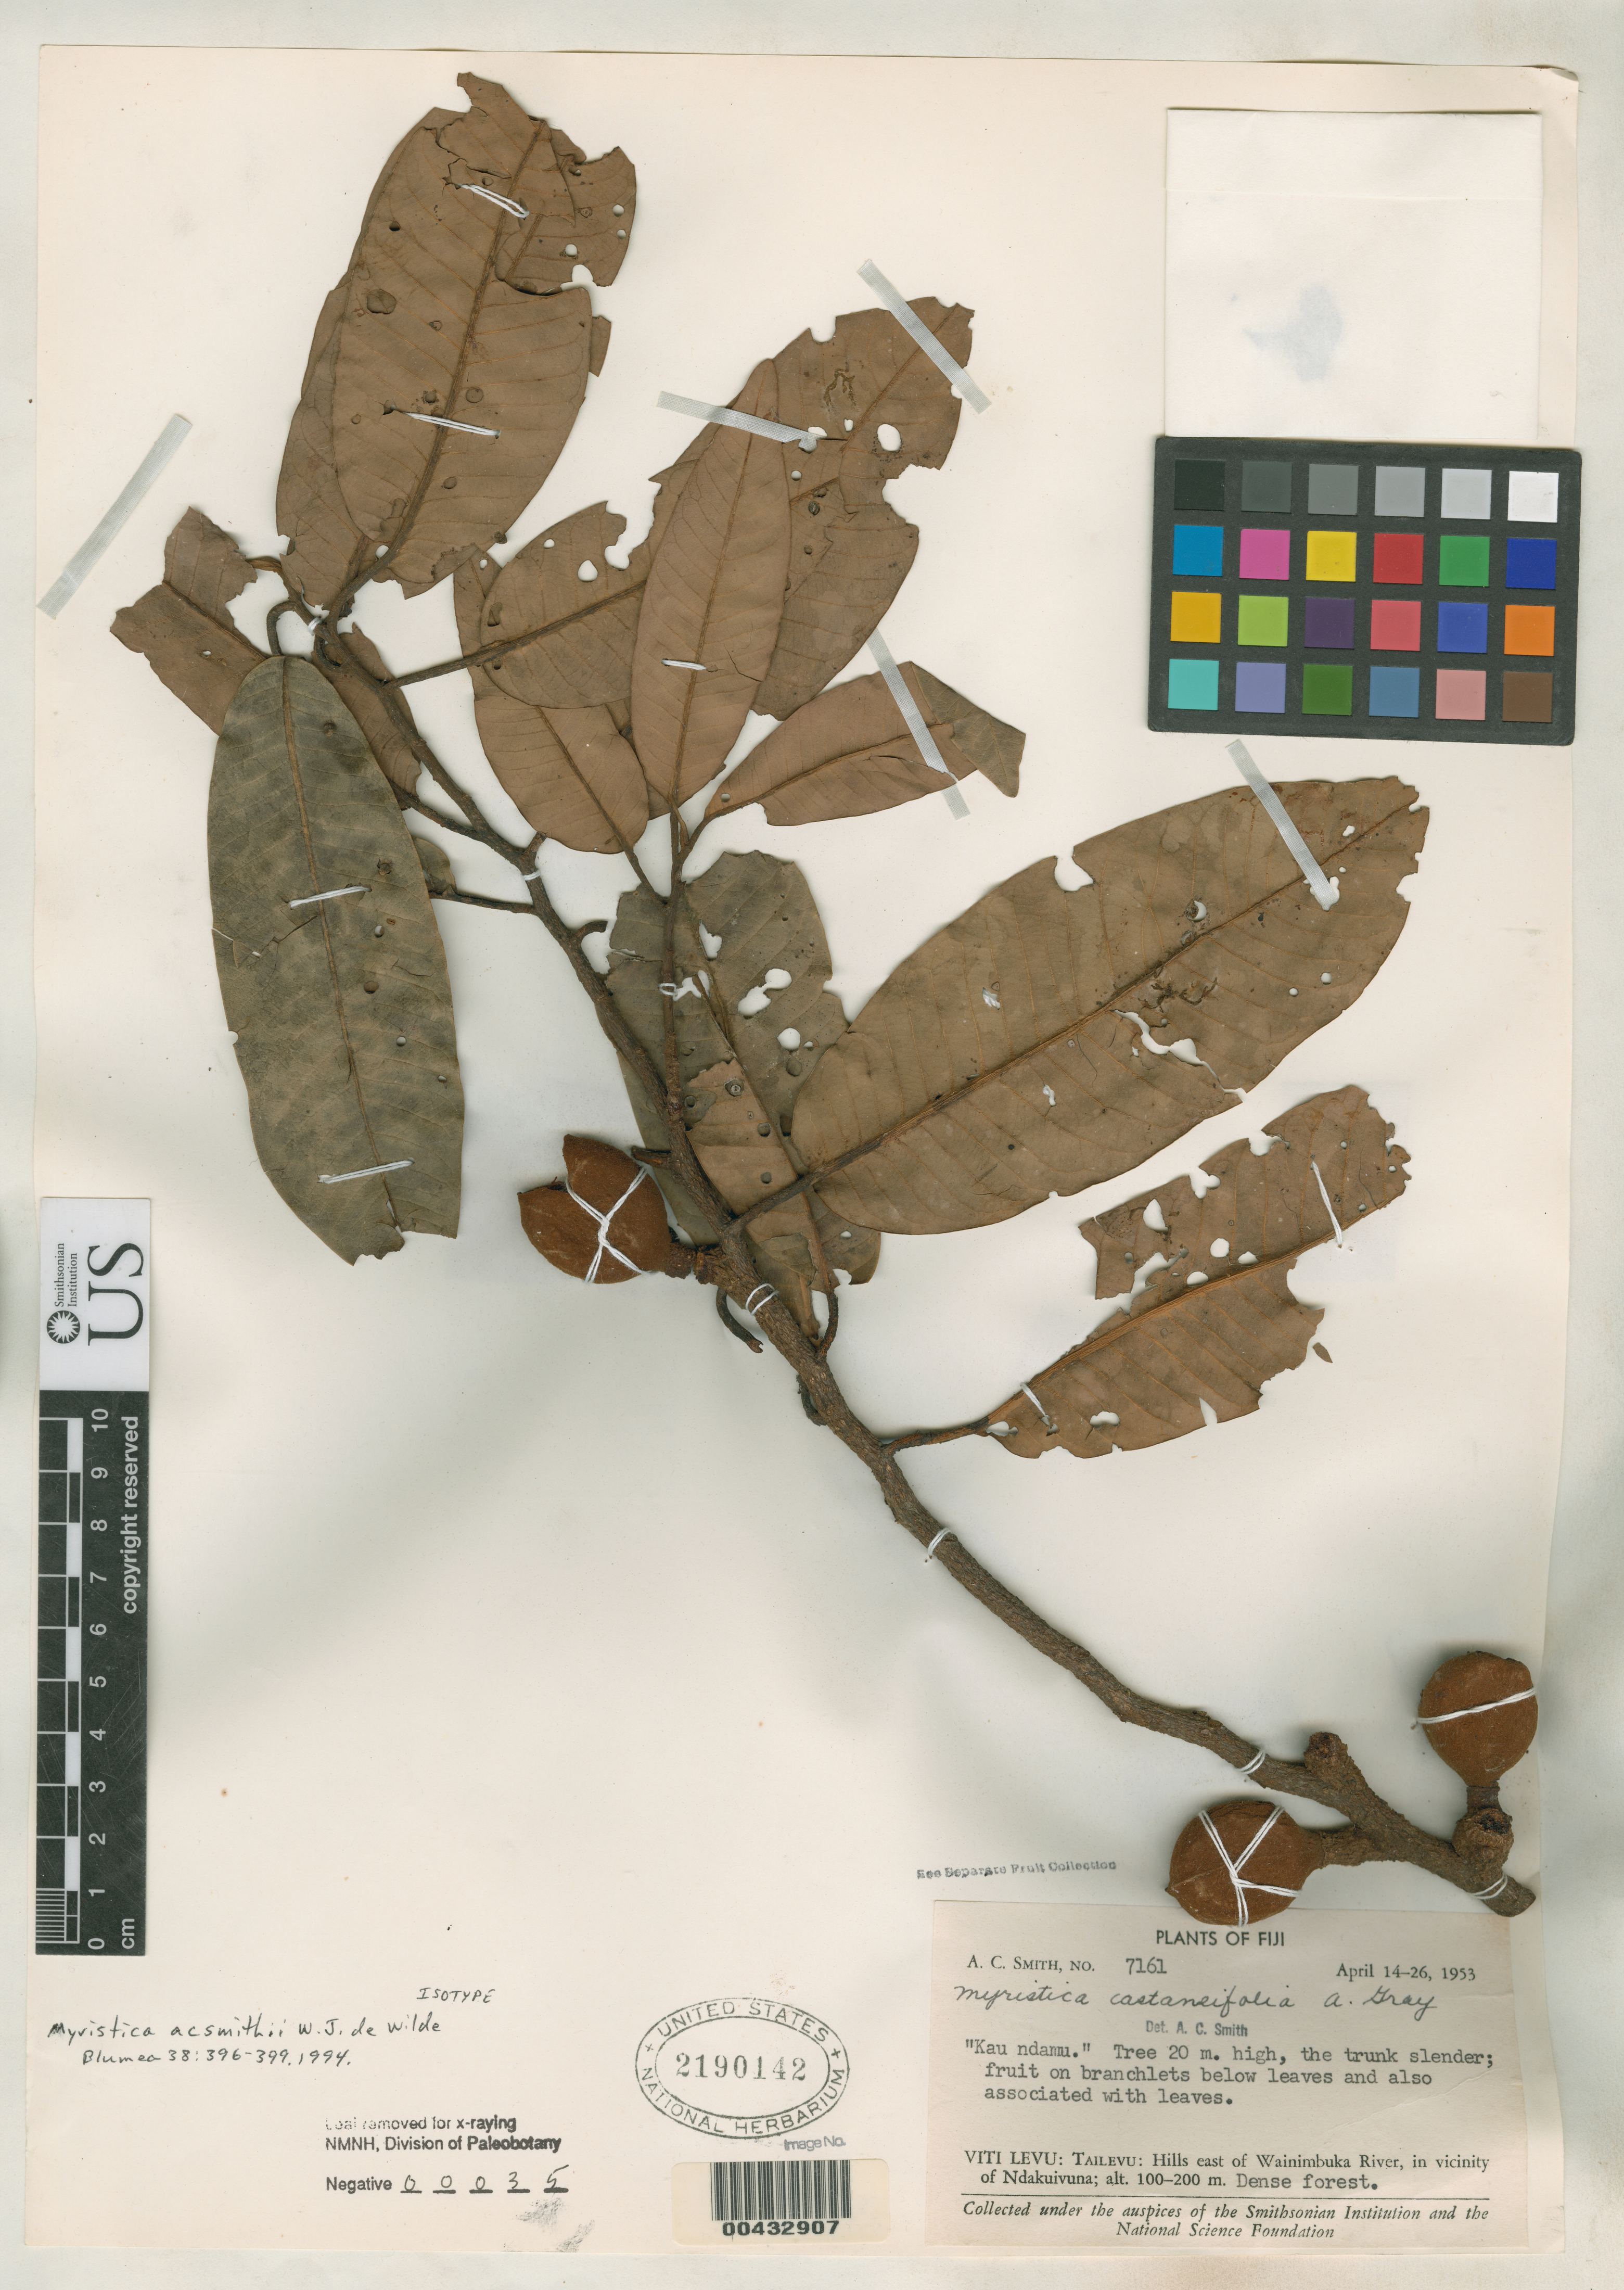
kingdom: Plantae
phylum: Tracheophyta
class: Magnoliopsida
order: Magnoliales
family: Myristicaceae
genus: Myristica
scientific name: Myristica acsmithii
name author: W.J. de Wilde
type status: Isotype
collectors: A. C. Smith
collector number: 7161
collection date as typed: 14 Apr 1953 to 26 Apr 1953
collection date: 1953-04-14/1953-04-26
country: Fiji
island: Tai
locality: Hills E of Wainimbuka River, vicinity of Ndakuivuna. [Viti Levu Group]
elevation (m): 100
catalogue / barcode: US 2190142